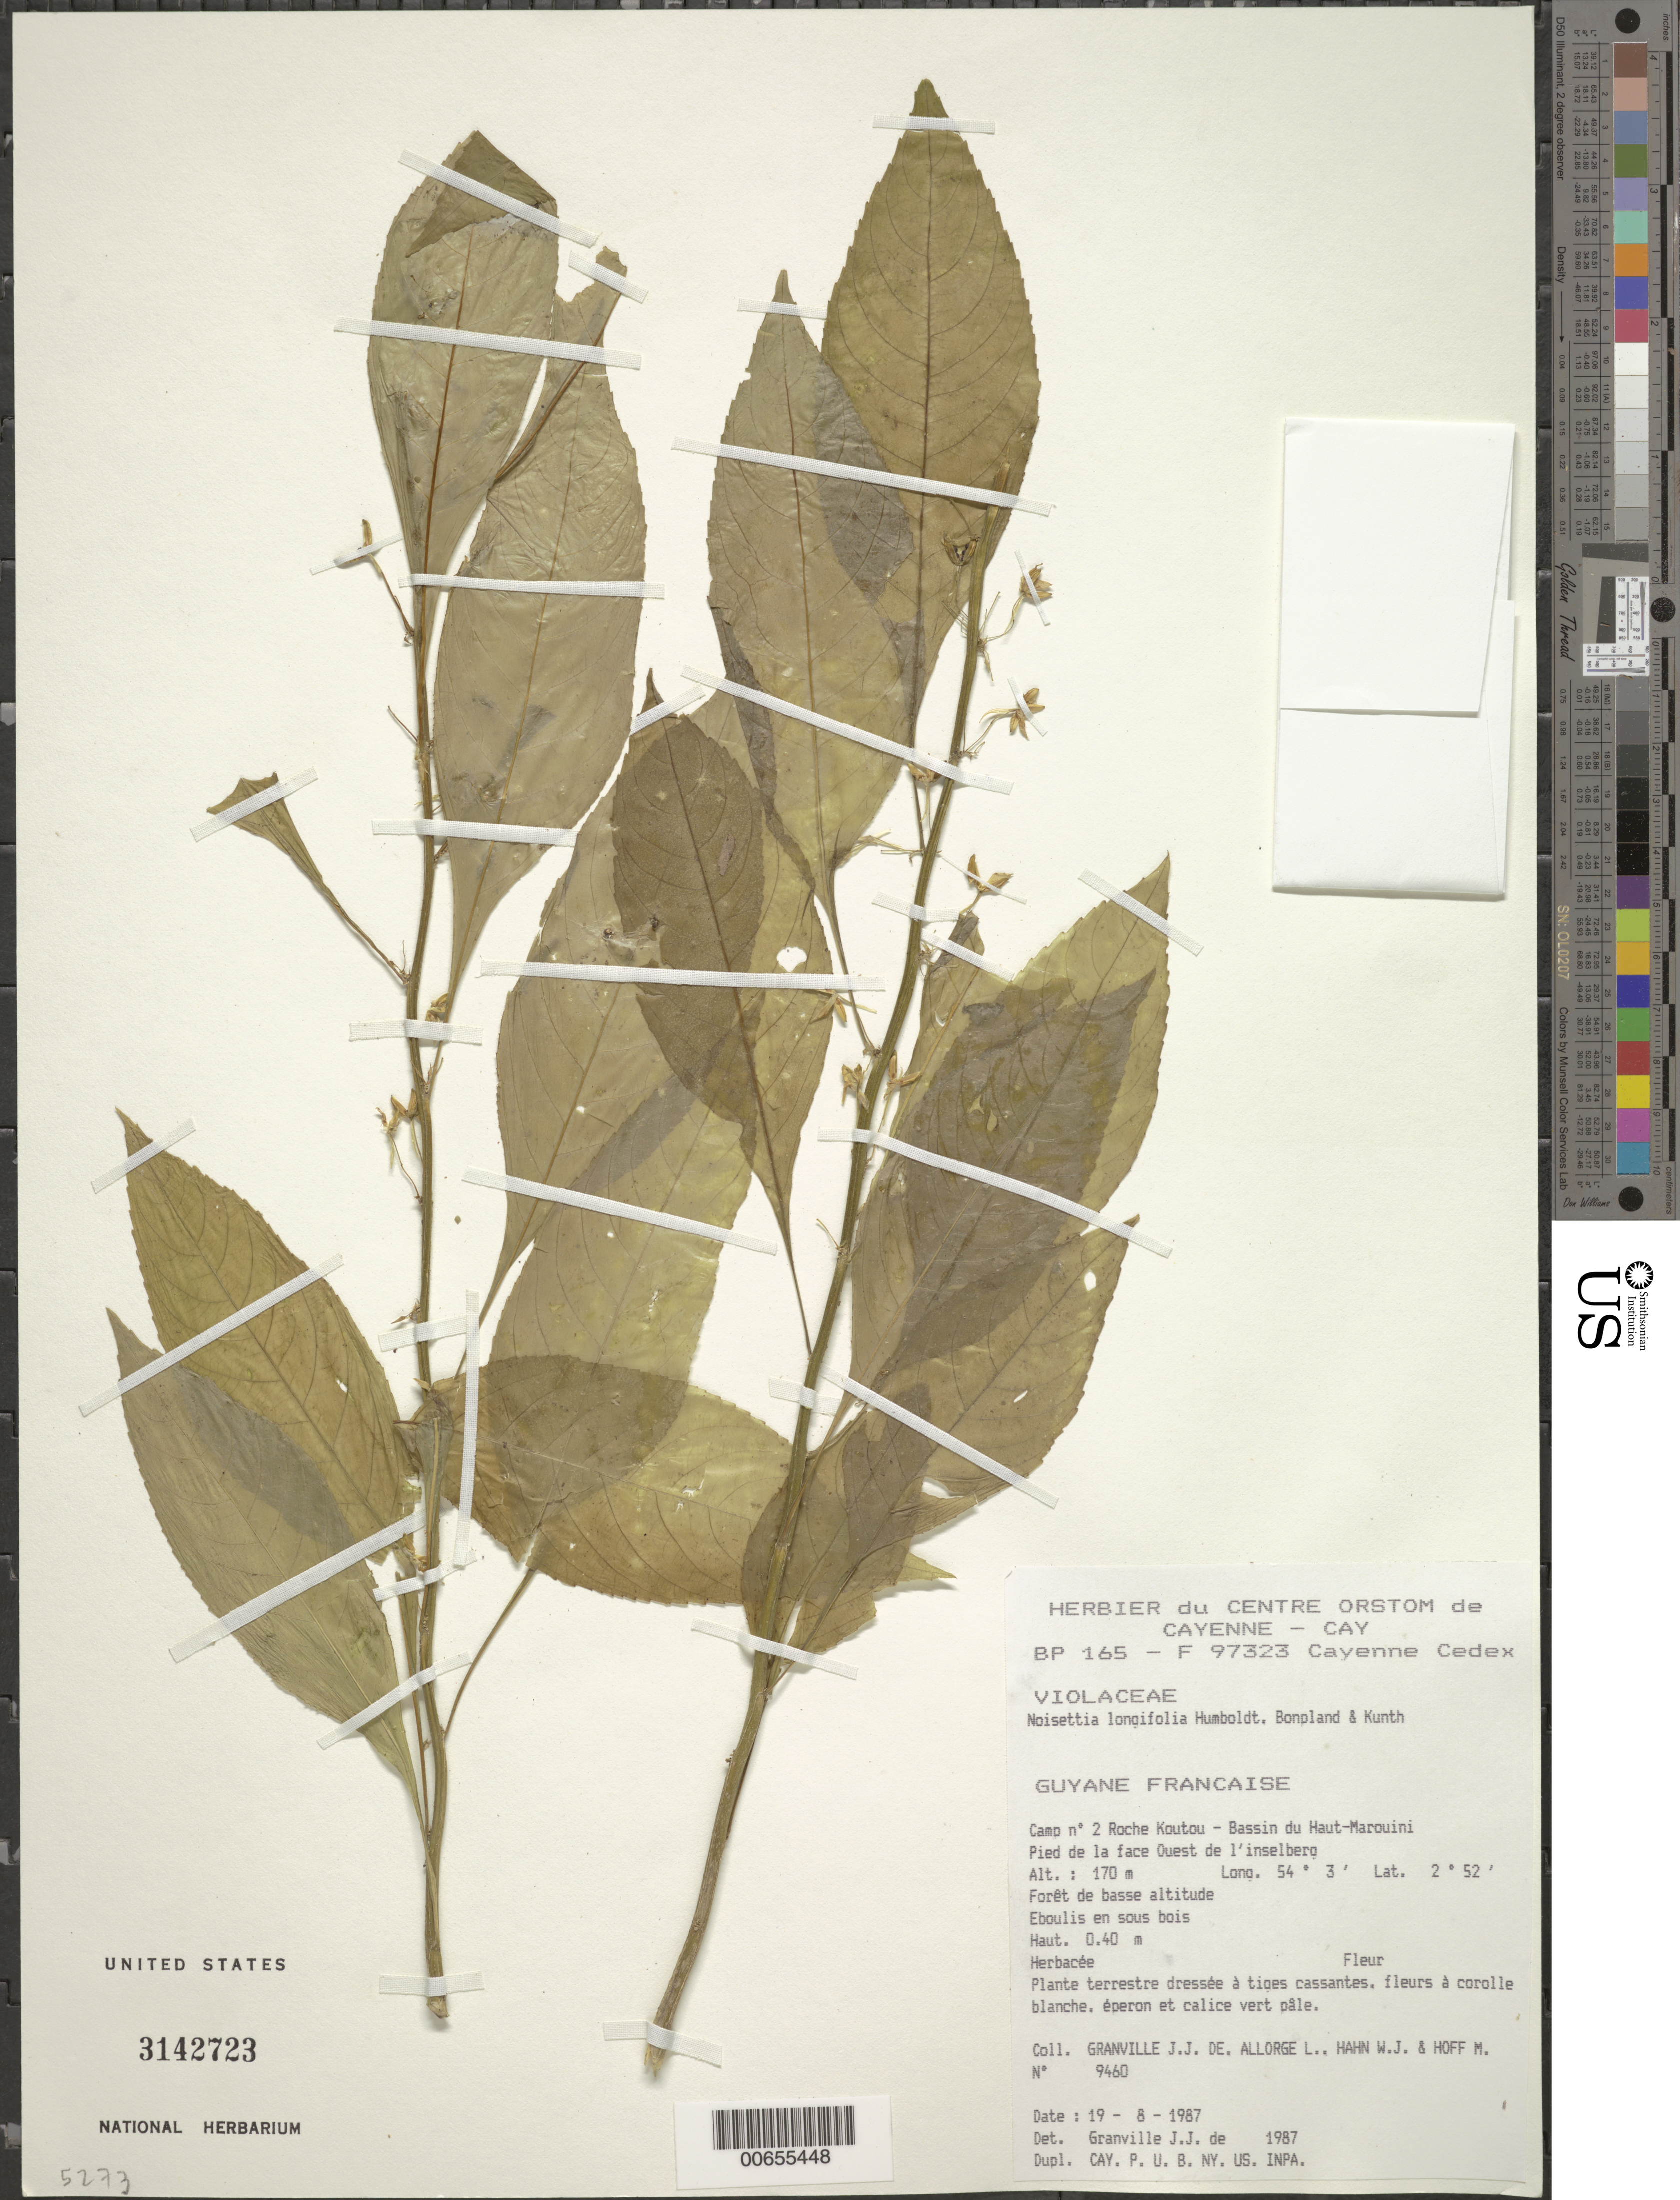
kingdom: Plantae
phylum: Tracheophyta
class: Magnoliopsida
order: Malpighiales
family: Violaceae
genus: Noisettia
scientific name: Noisettia orchidiflora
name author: (Rudge) Ging.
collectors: J.-J. de Granville, L. Allorge, W. J. Hahn & M. Hoff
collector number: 9460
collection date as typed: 19-Aug-87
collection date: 1987-08-19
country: French Guiana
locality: Roche Koutou, Bassin du Haut-Marouini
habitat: Forêt de basse altitude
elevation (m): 170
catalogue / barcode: US 3142723